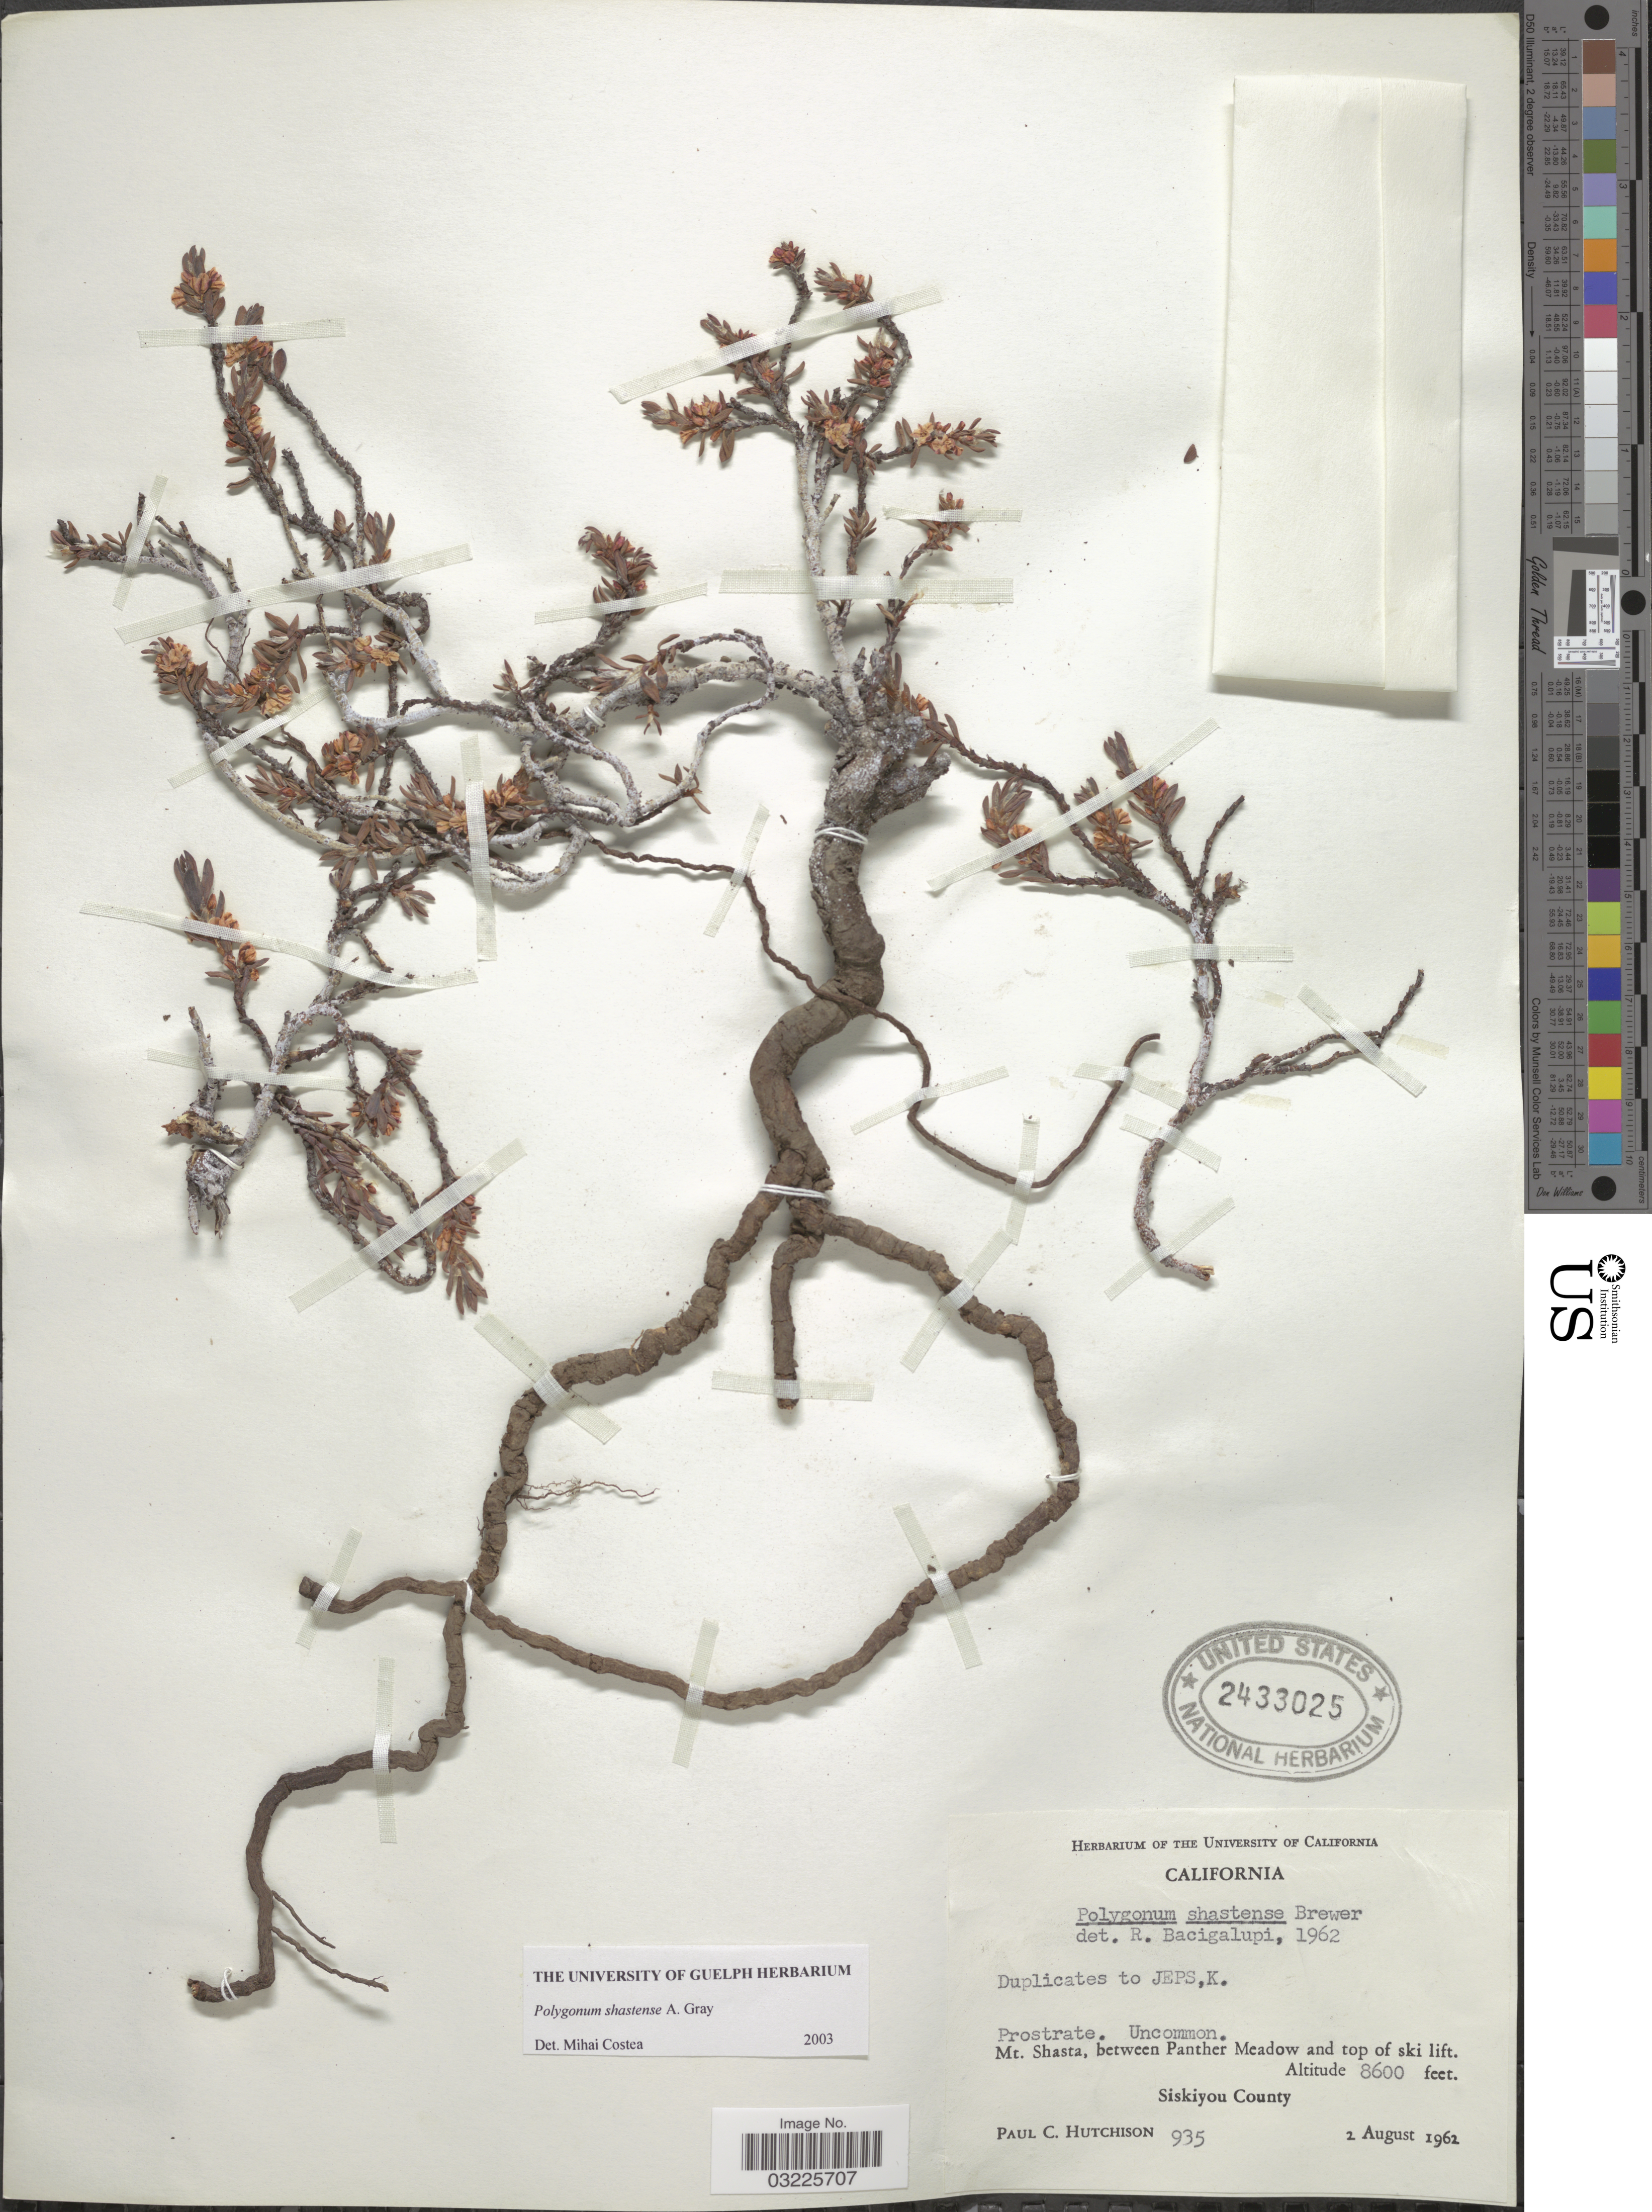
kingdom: Plantae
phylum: Tracheophyta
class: Magnoliopsida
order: Caryophyllales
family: Polygonaceae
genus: Polygonum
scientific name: Polygonum shastense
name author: W.H. Brewer ex A. Gray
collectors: P. C. Hutchison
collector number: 935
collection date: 1962-08-02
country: United States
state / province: California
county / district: Siskiyou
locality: Mt. Shasta, between Panther Meadow and top of ski lift. Siskiyou County.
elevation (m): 2621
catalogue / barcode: US 2433025